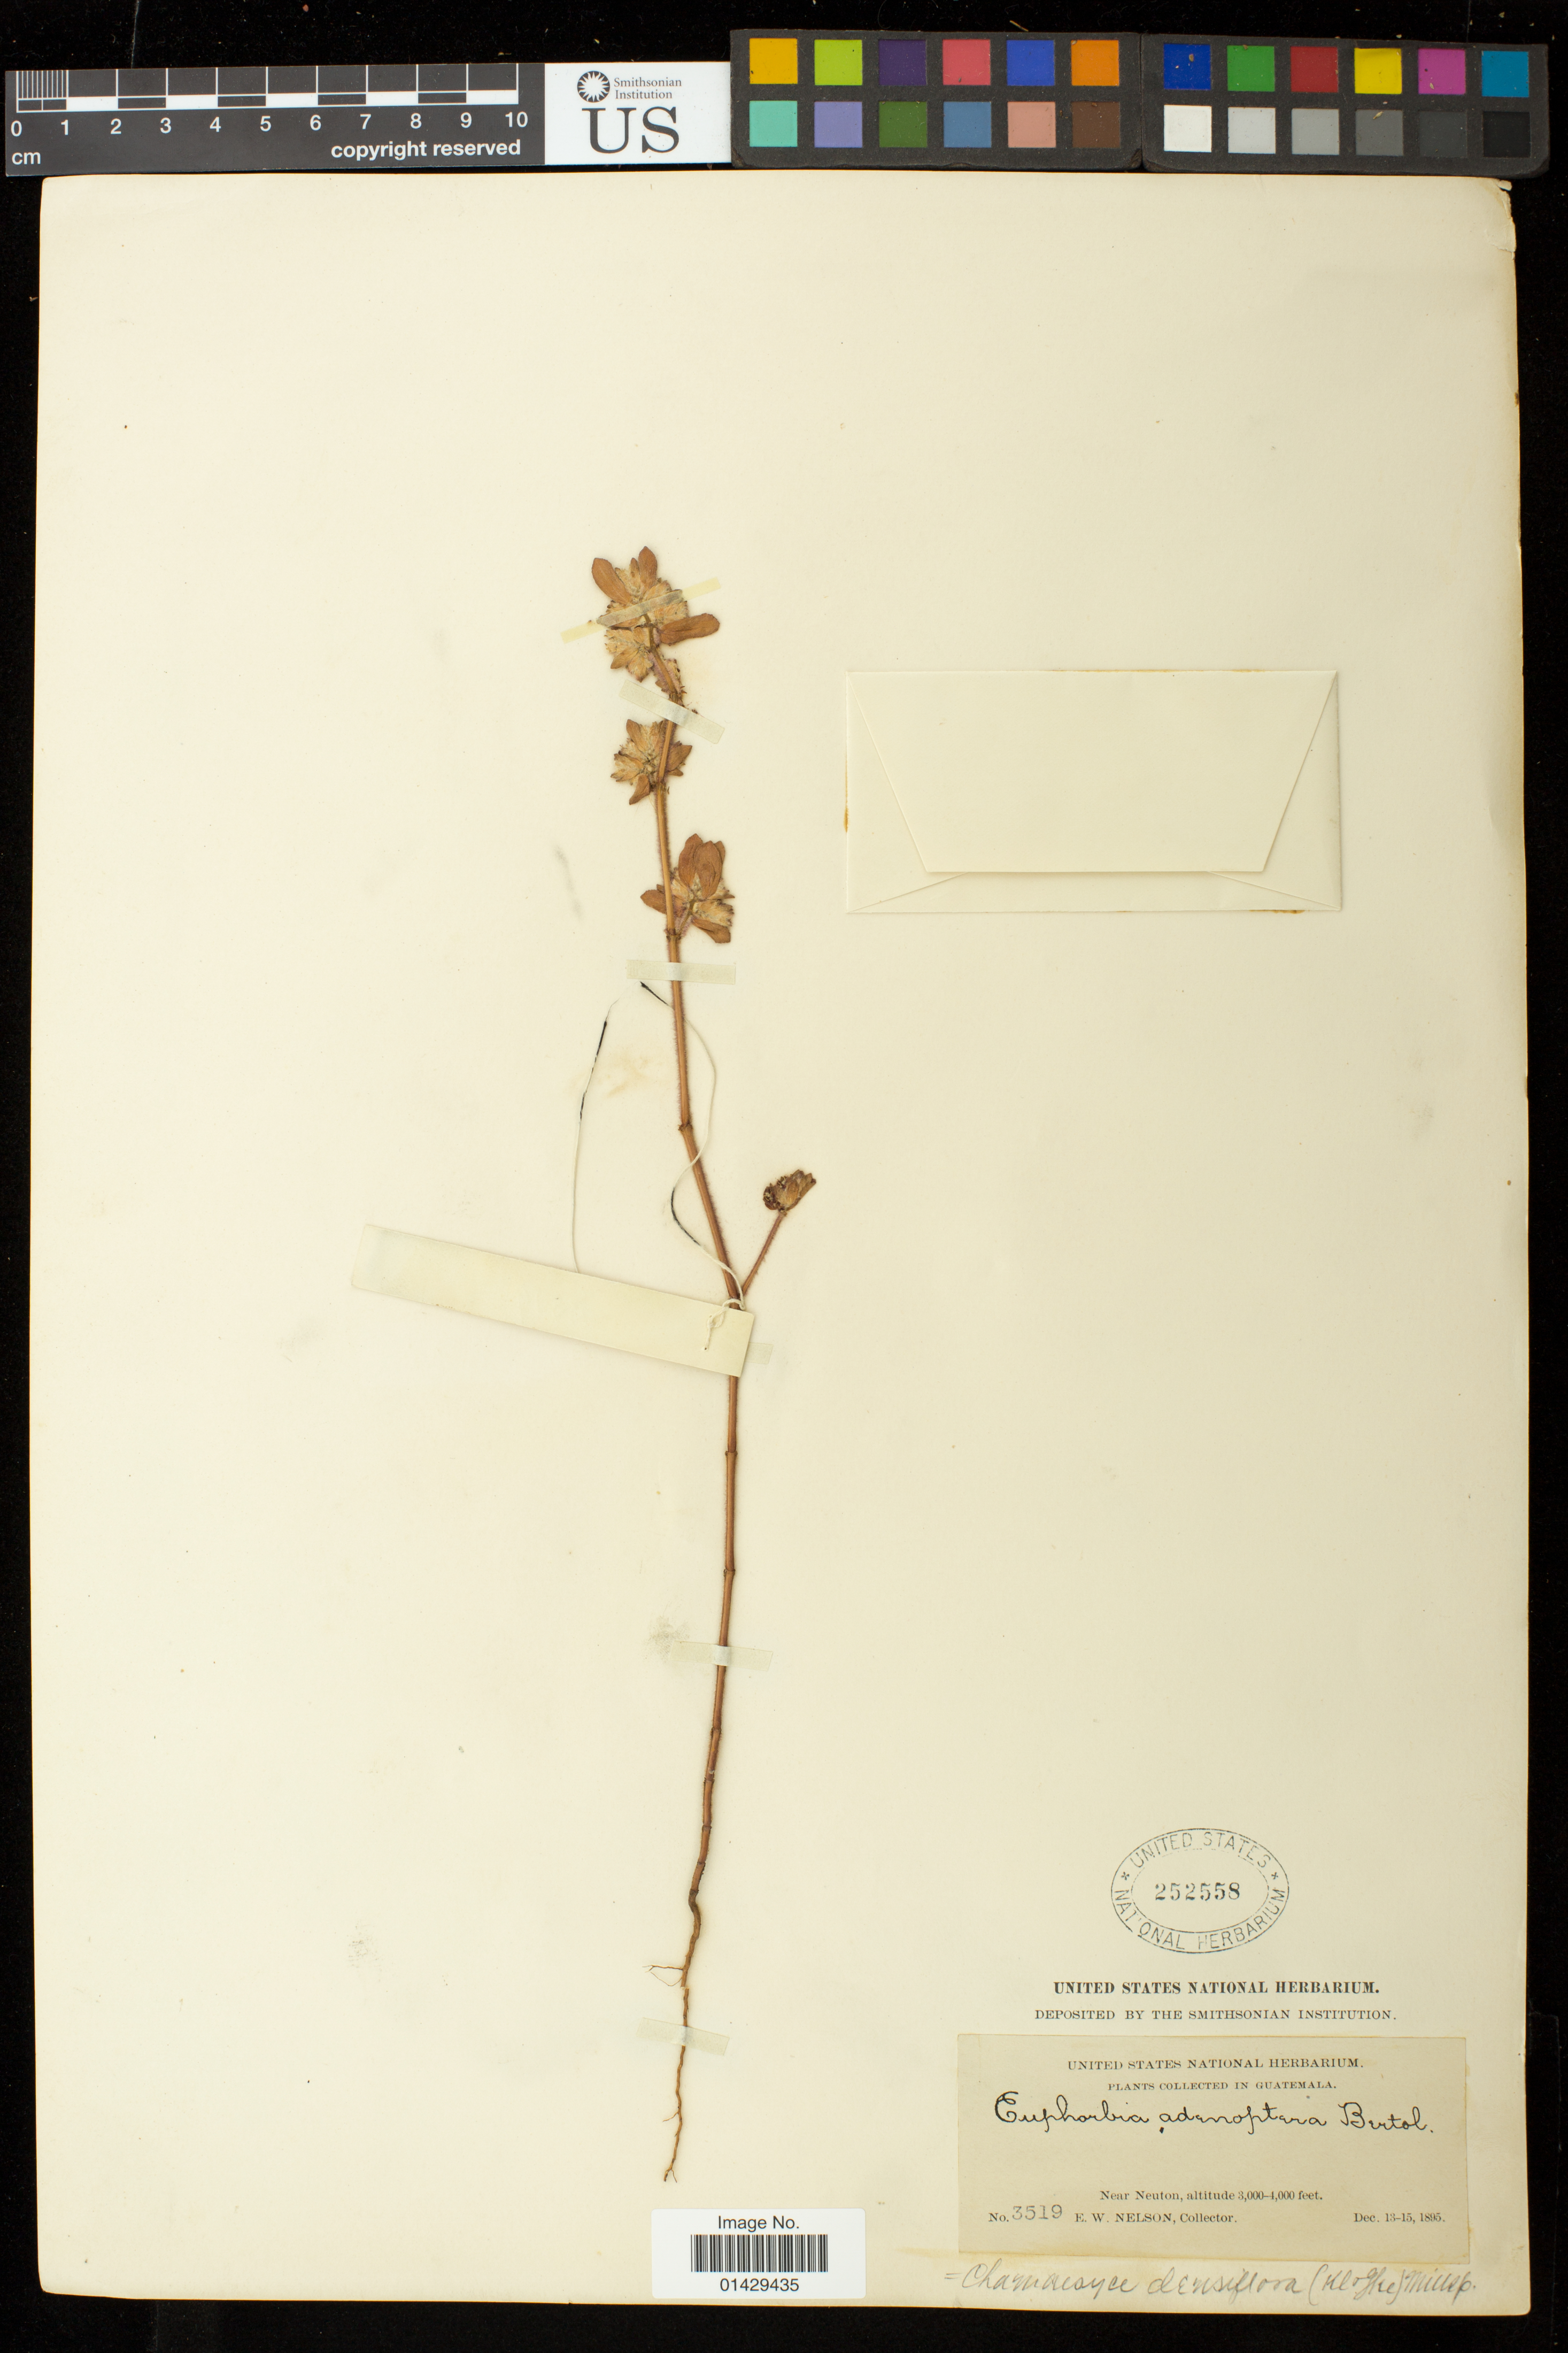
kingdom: Plantae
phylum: Tracheophyta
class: Magnoliopsida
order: Malpighiales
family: Euphorbiaceae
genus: Euphorbia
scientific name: Euphorbia densiflora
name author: (Klotzsch & Garcke) Klotzsch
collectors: E. W. Nelson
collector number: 3519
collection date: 1895-12-13/1895-12-15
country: Guatemala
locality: Near Neuton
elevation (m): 914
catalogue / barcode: US 252558